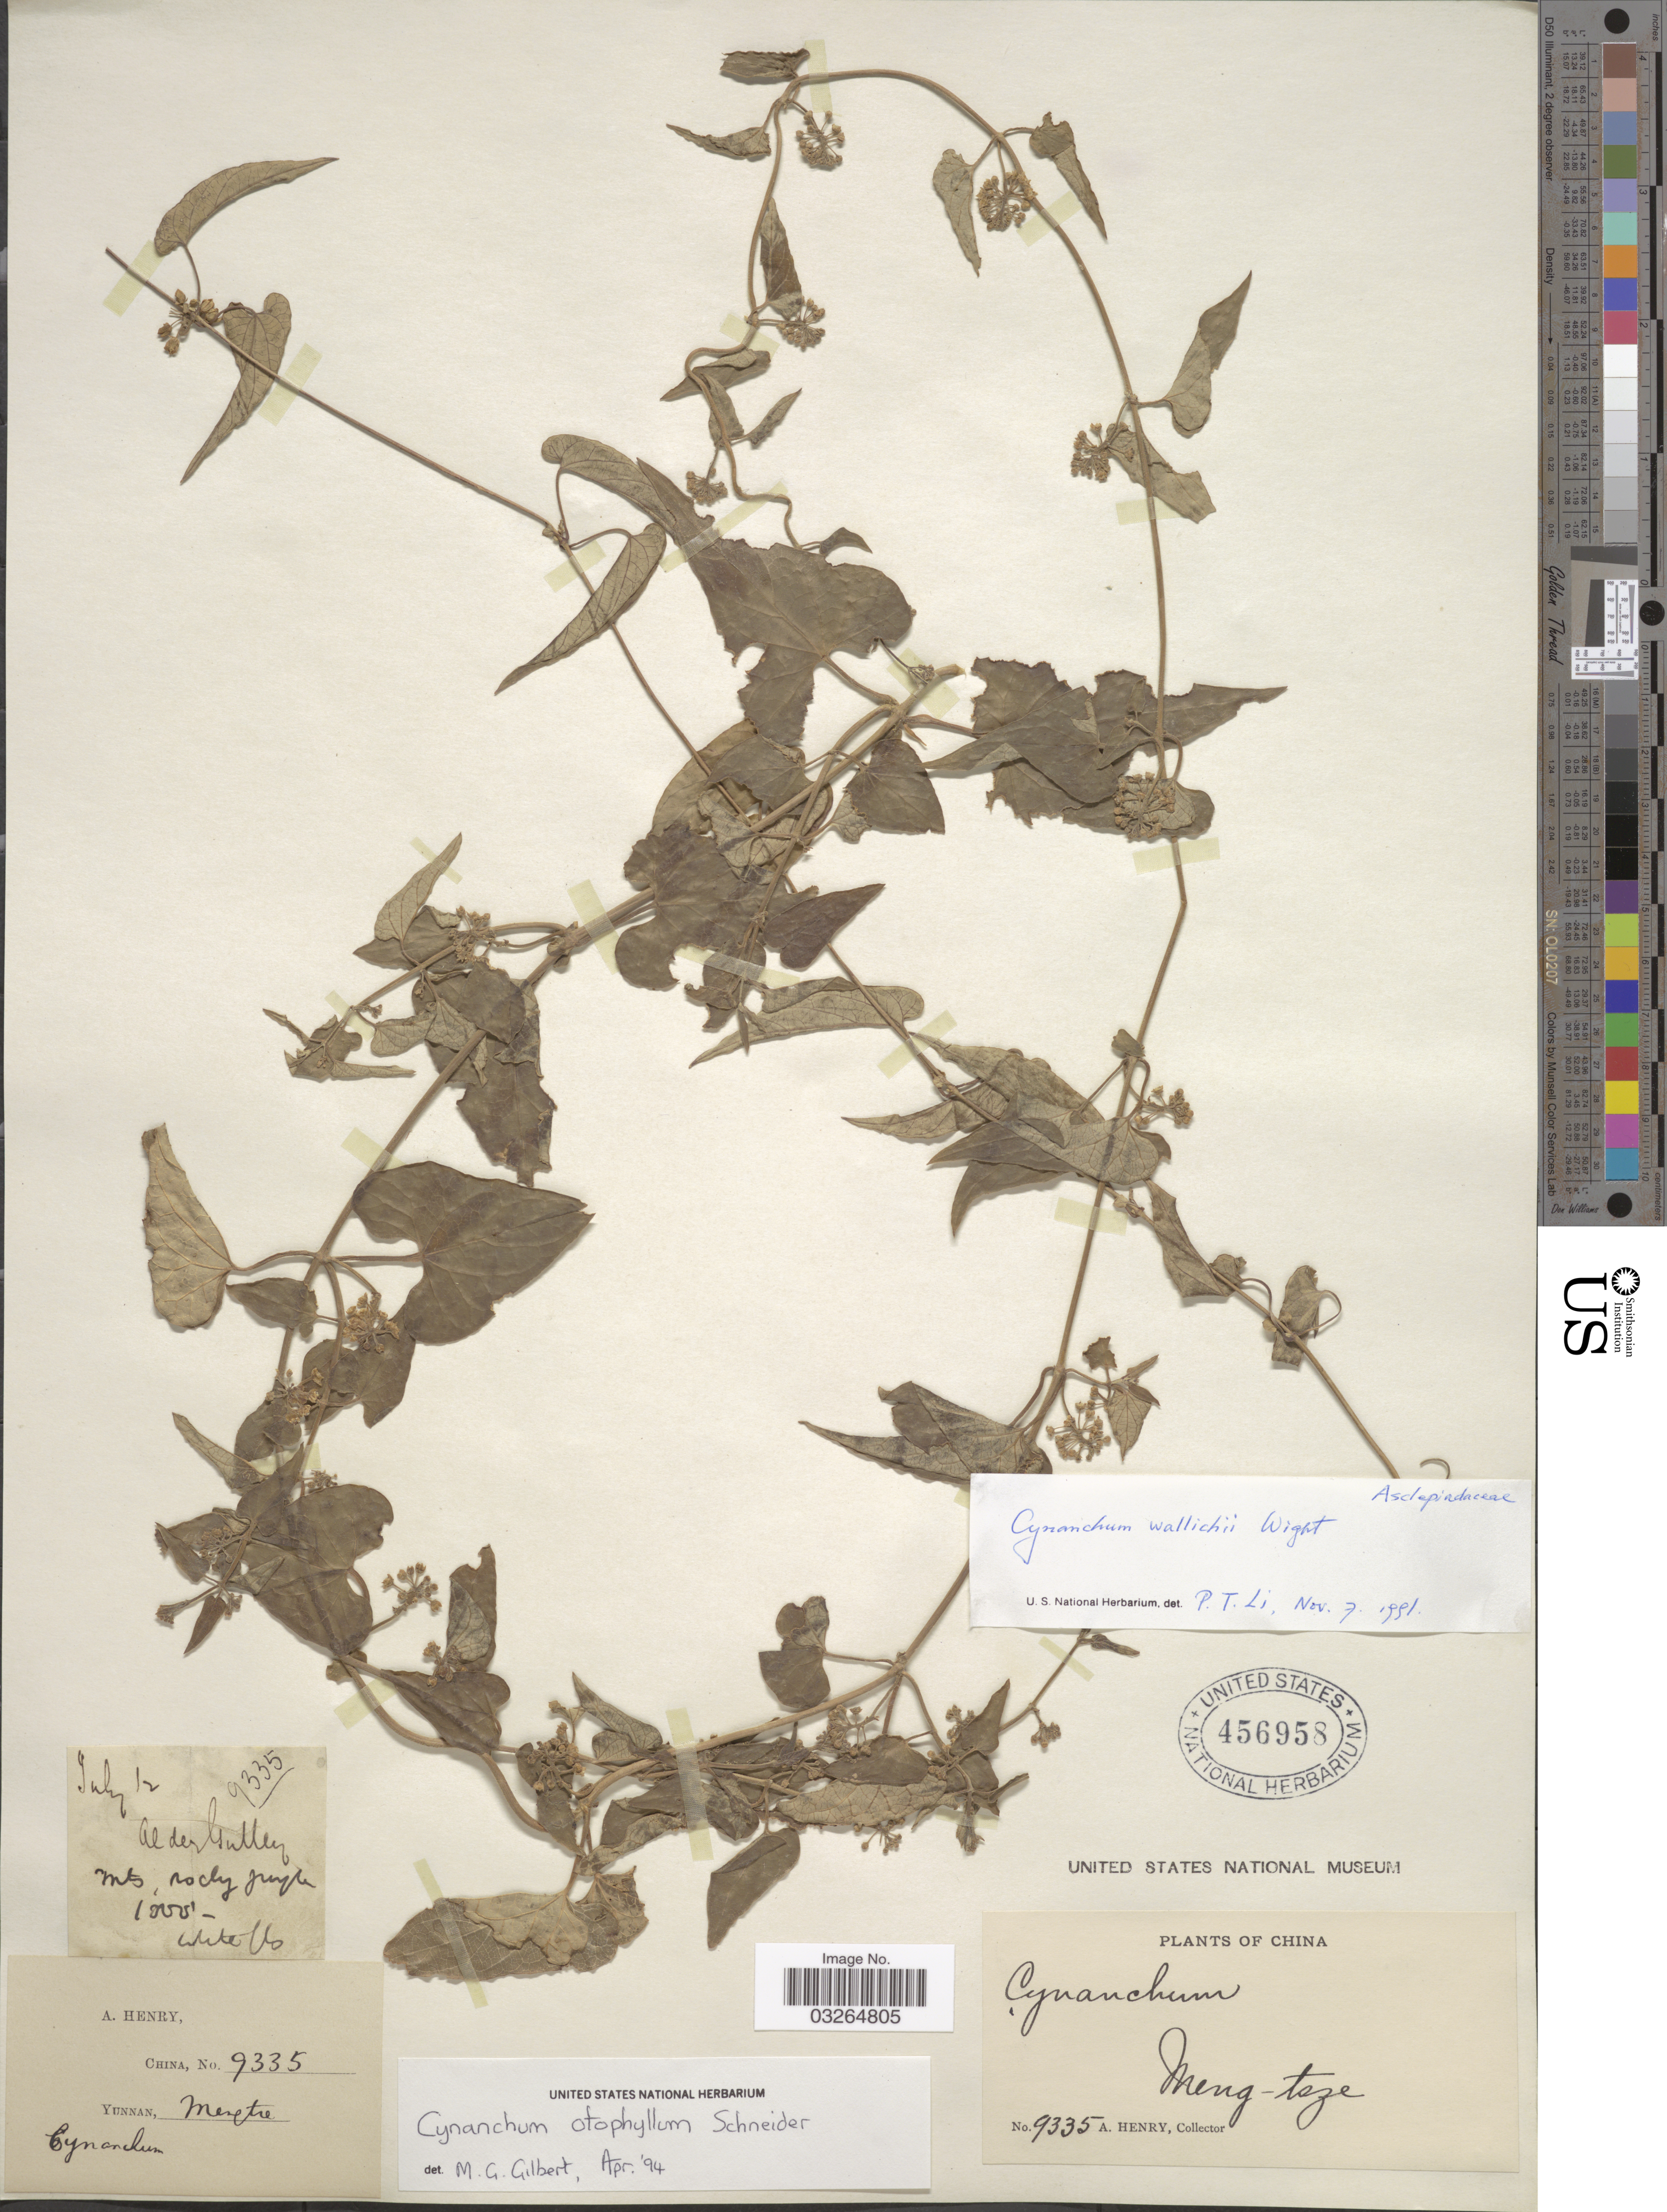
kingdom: Plantae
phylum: Tracheophyta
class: Magnoliopsida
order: Gentianales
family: Apocynaceae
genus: Cynanchum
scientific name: Cynanchum otophyllum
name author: C.K. Schneid. in Sarg.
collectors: A. Henry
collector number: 9335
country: China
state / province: Yunnan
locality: Meng-tsze. Alder gulley.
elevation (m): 305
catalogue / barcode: US 456958